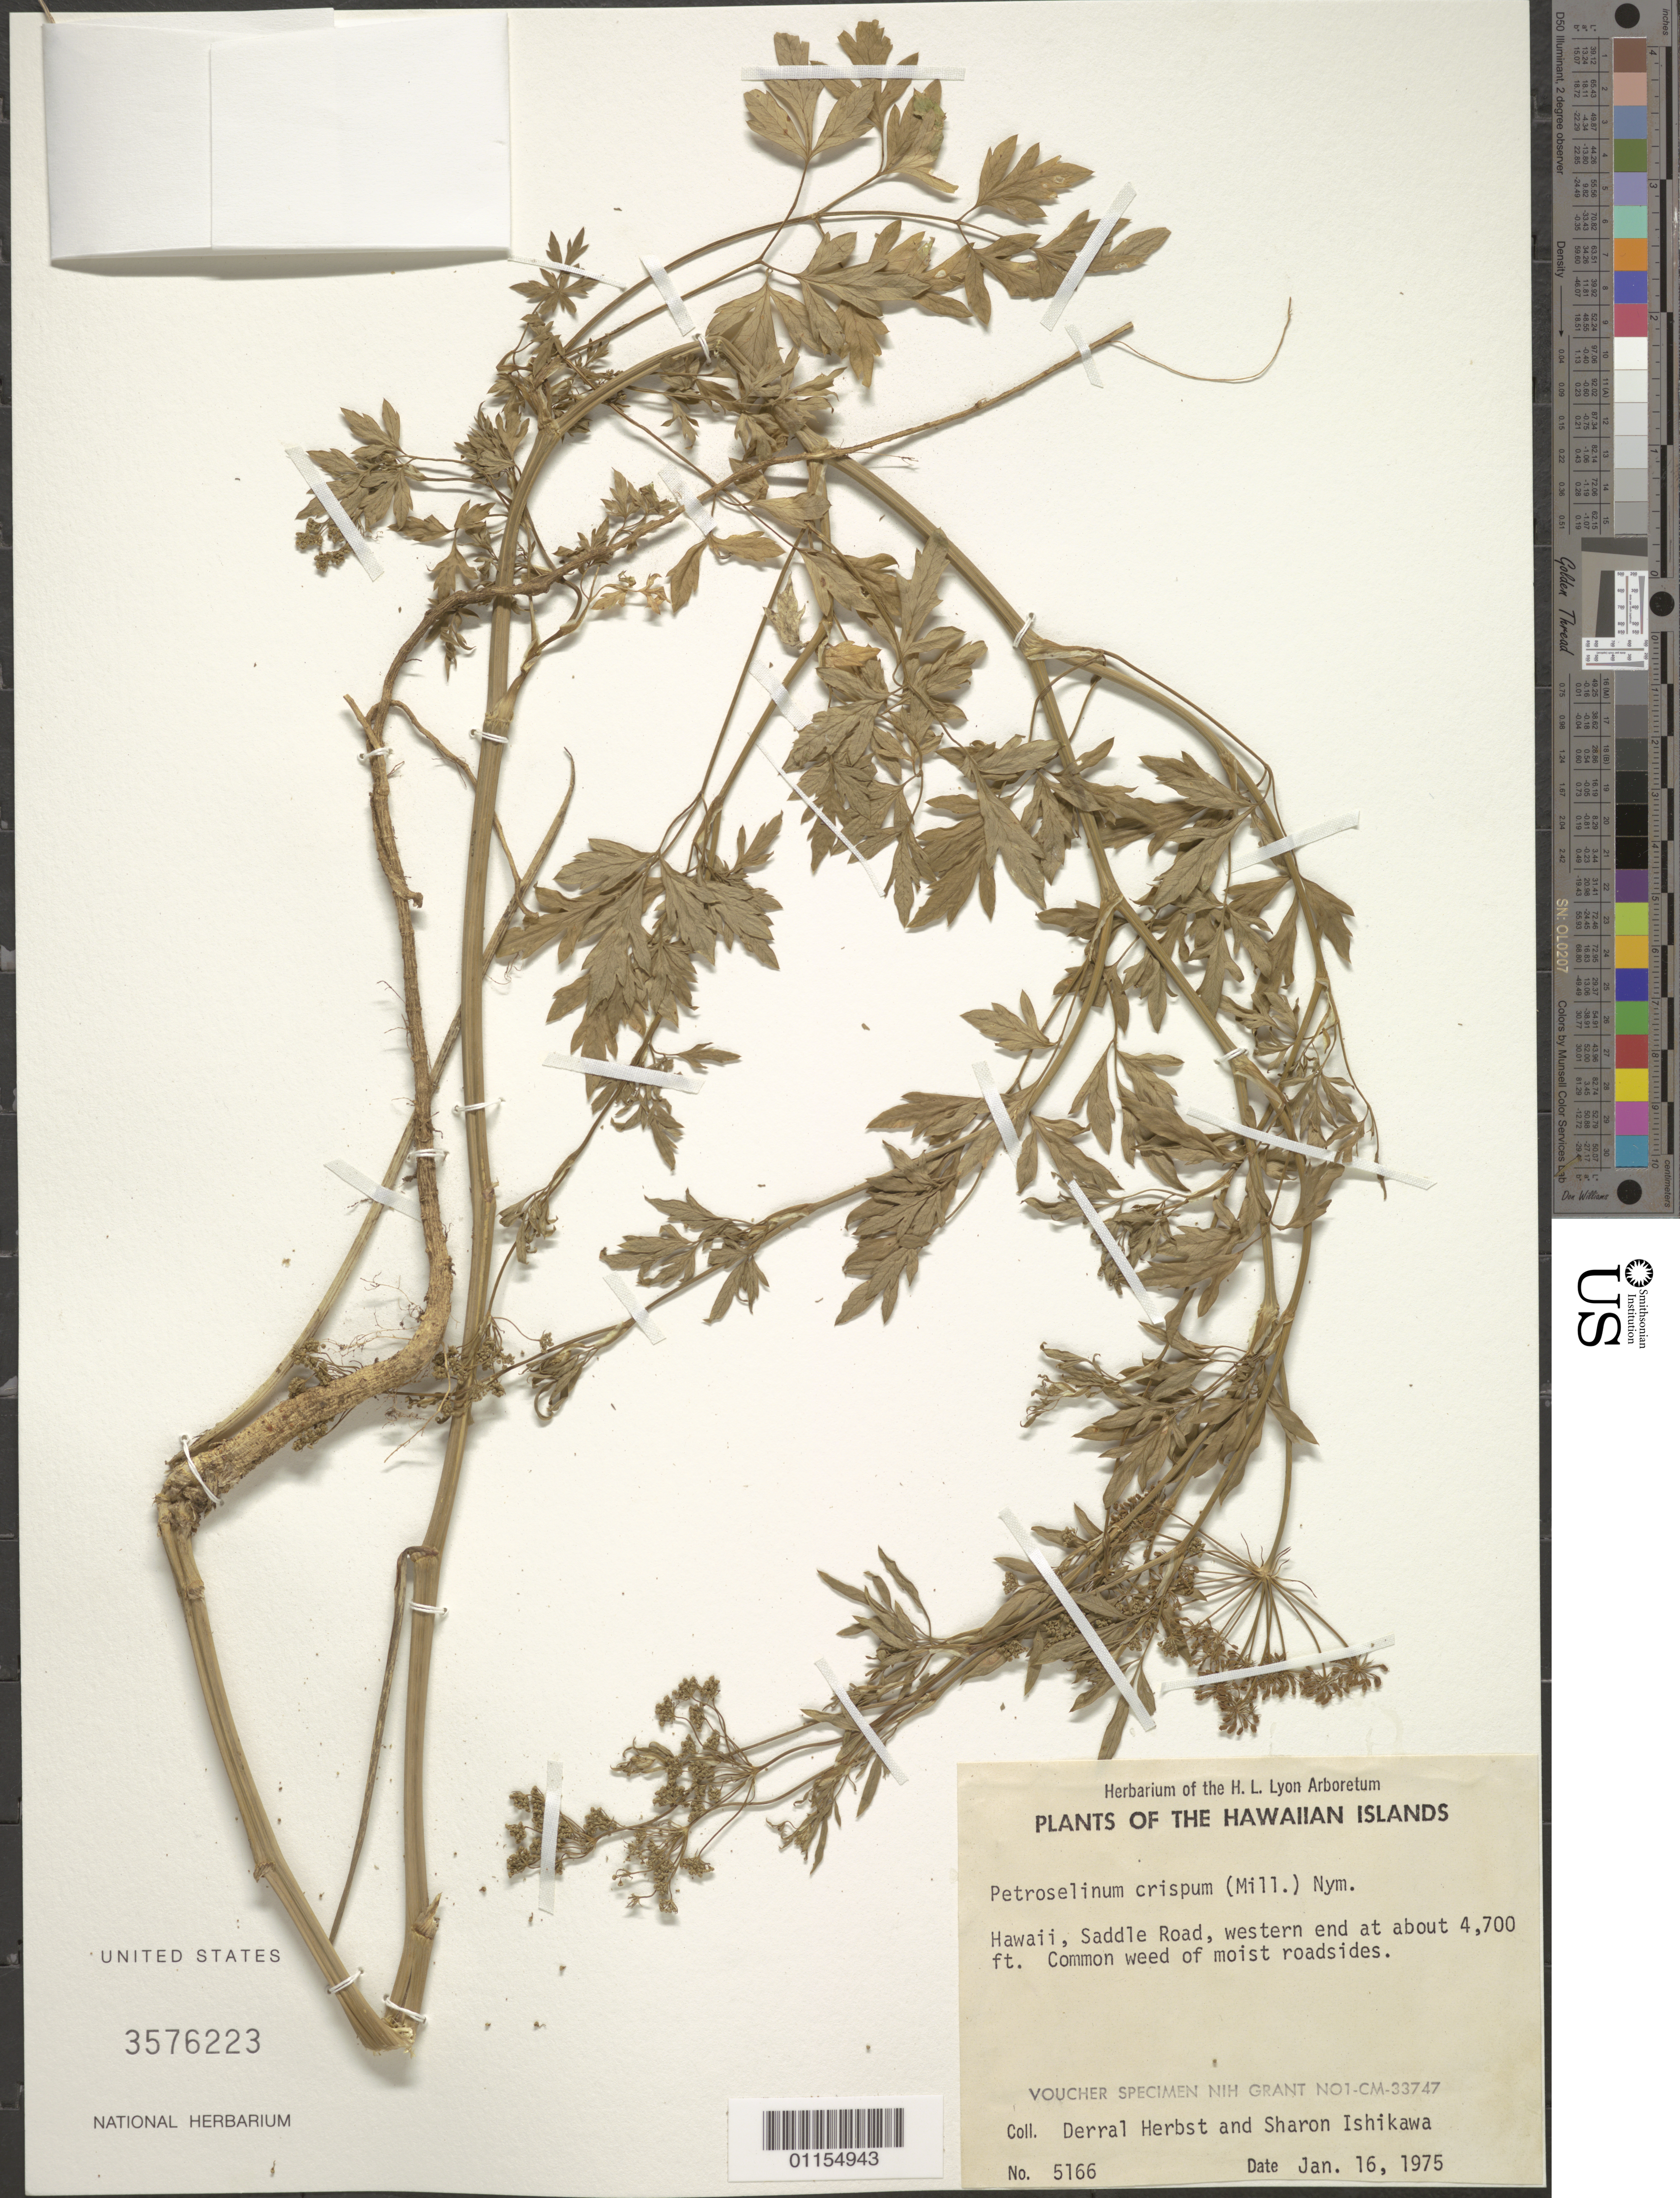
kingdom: Plantae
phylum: Tracheophyta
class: Magnoliopsida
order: Apiales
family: Apiaceae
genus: Petroselinum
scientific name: Petroselinum crispum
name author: (Mill.) Fuss.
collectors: D. R. Herbst & S. Ishikawa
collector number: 5166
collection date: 1975-01-16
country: United States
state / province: Hawaii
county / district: Hawaii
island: Hawaii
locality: Saddle Road, western end.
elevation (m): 1433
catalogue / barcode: US 3576223